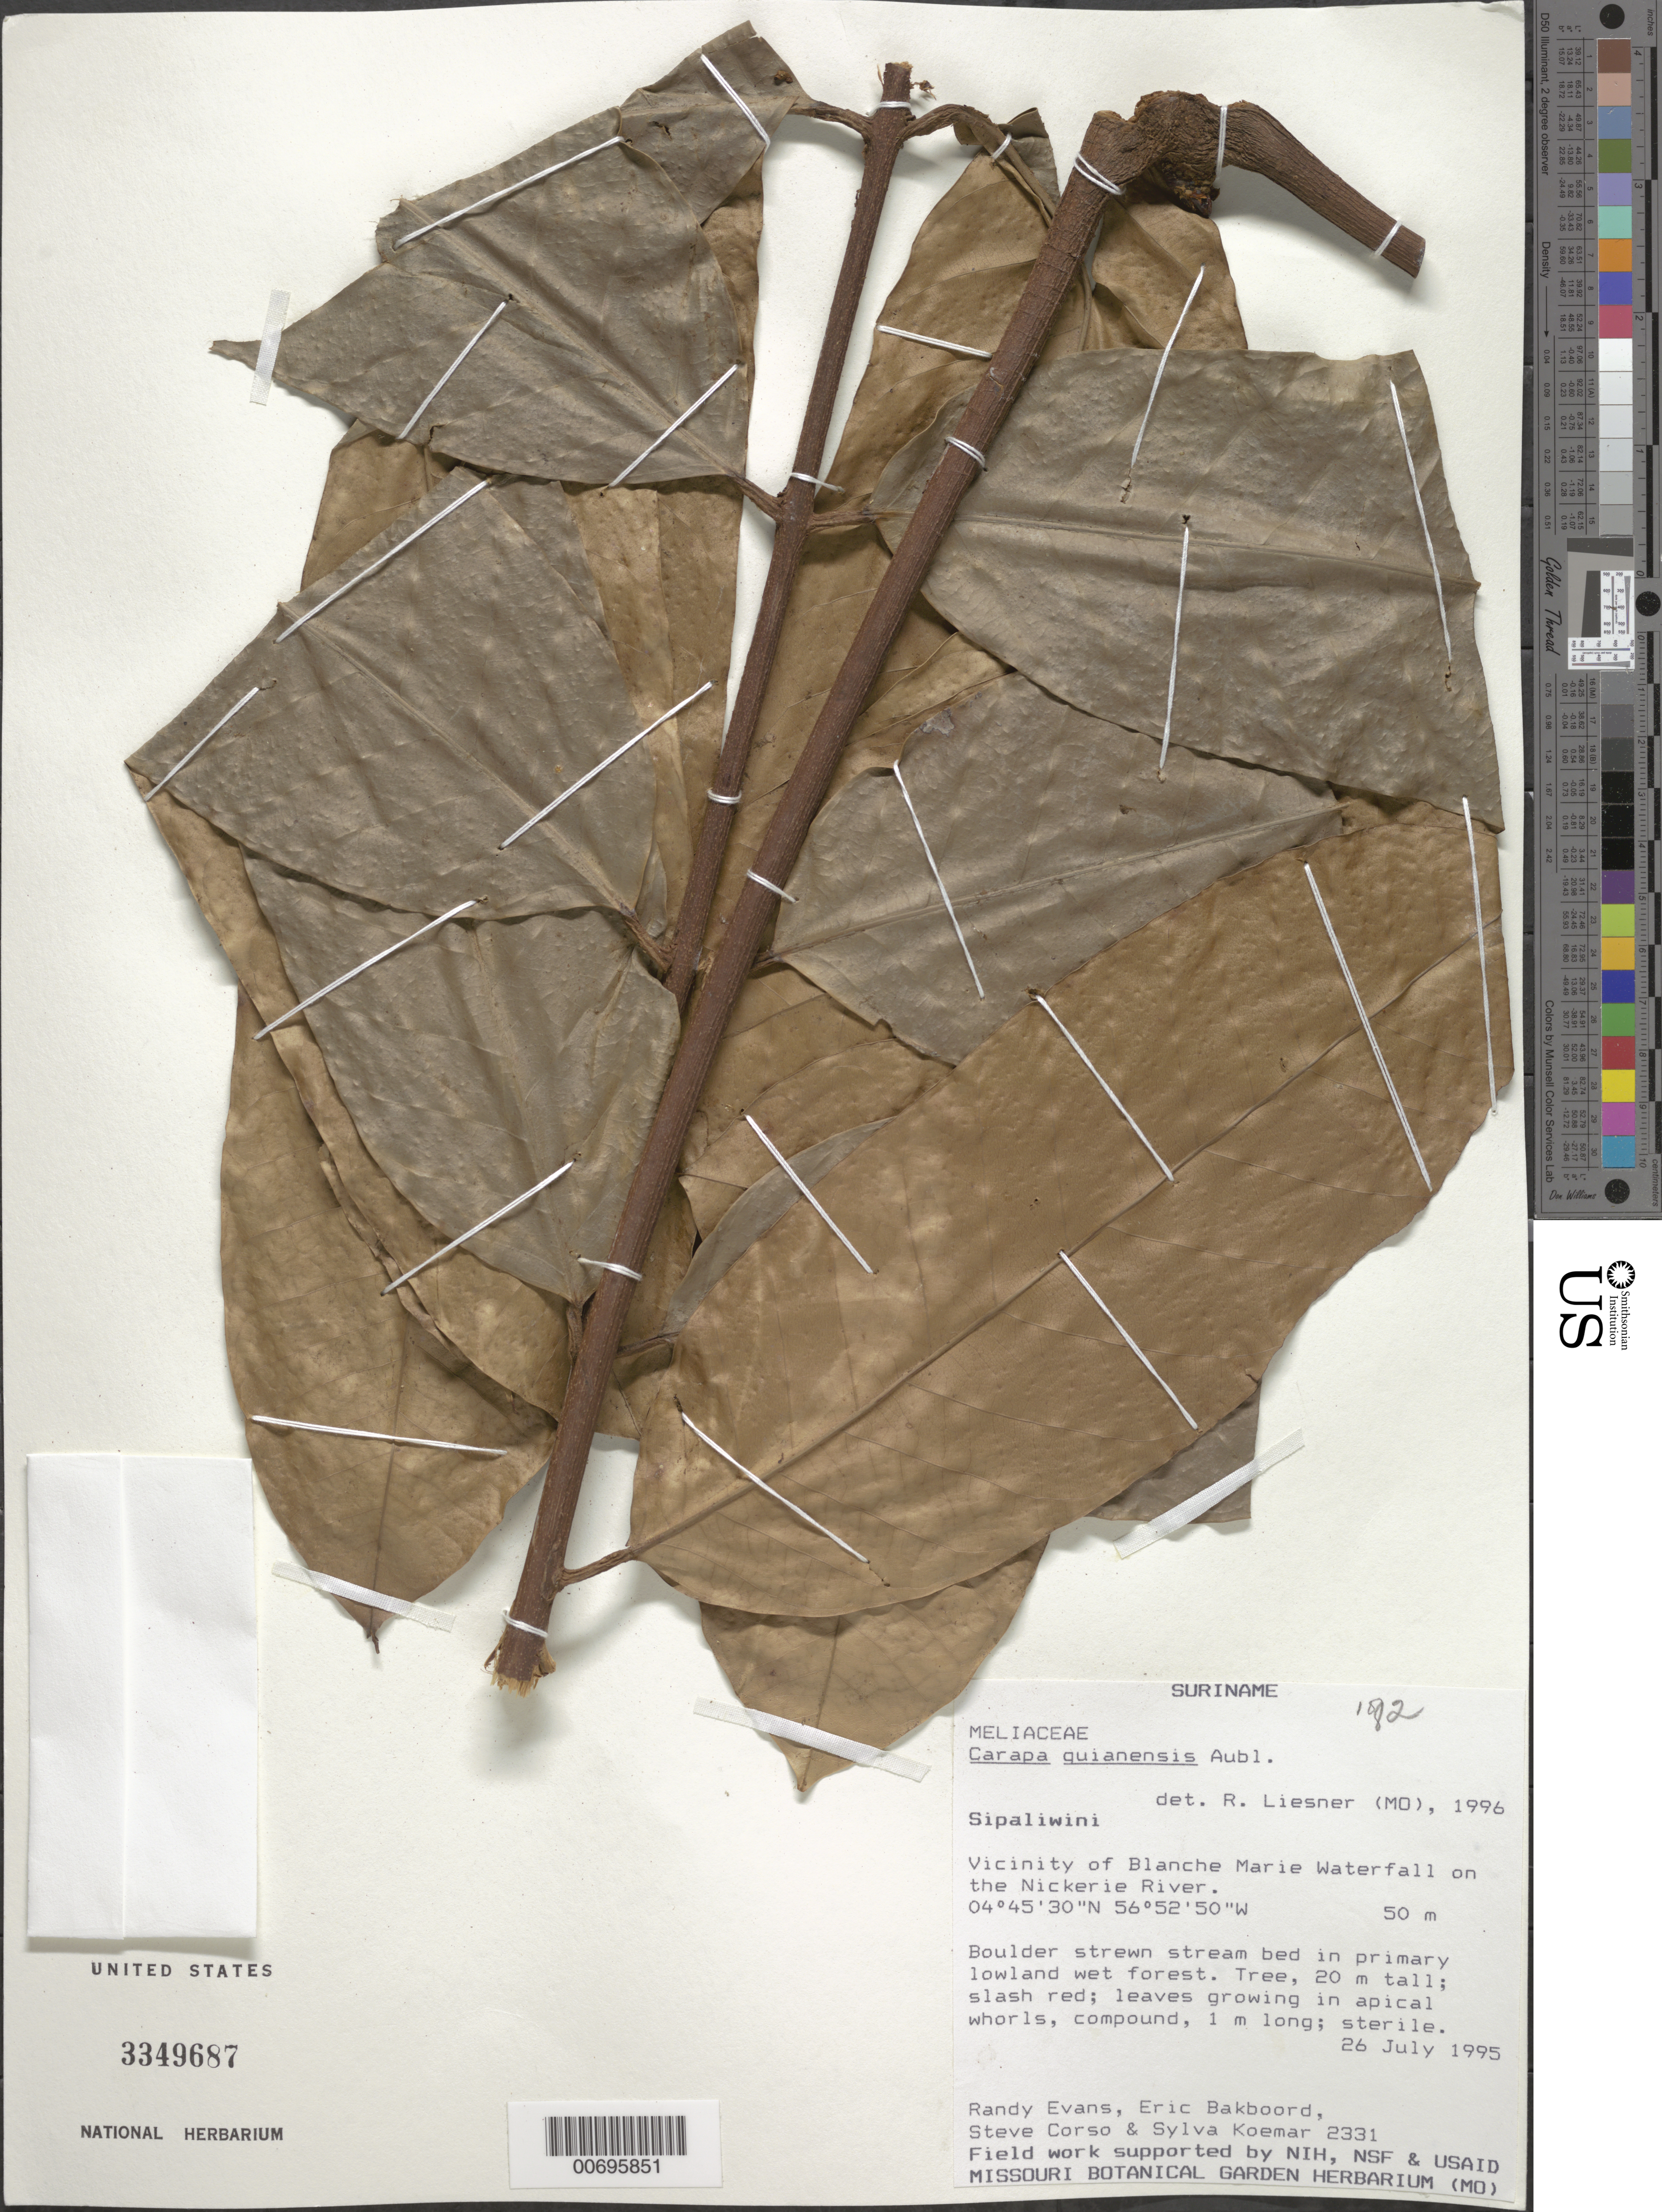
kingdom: Plantae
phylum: Tracheophyta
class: Magnoliopsida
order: Sapindales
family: Meliaceae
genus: Carapa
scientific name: Carapa guianensis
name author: Aubl.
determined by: Liesner, R. L.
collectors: R. Evans, E. Bakboord, S. Corso & S. Koemar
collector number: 2331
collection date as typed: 26-Jul-95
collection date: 1995-07-26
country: Suriname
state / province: Sipaliwini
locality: Blanche Marie Waterfall, vic., on Nickerie R.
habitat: Boulder strewn stream bed in primary lowland wet forest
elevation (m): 50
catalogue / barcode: US 3349687